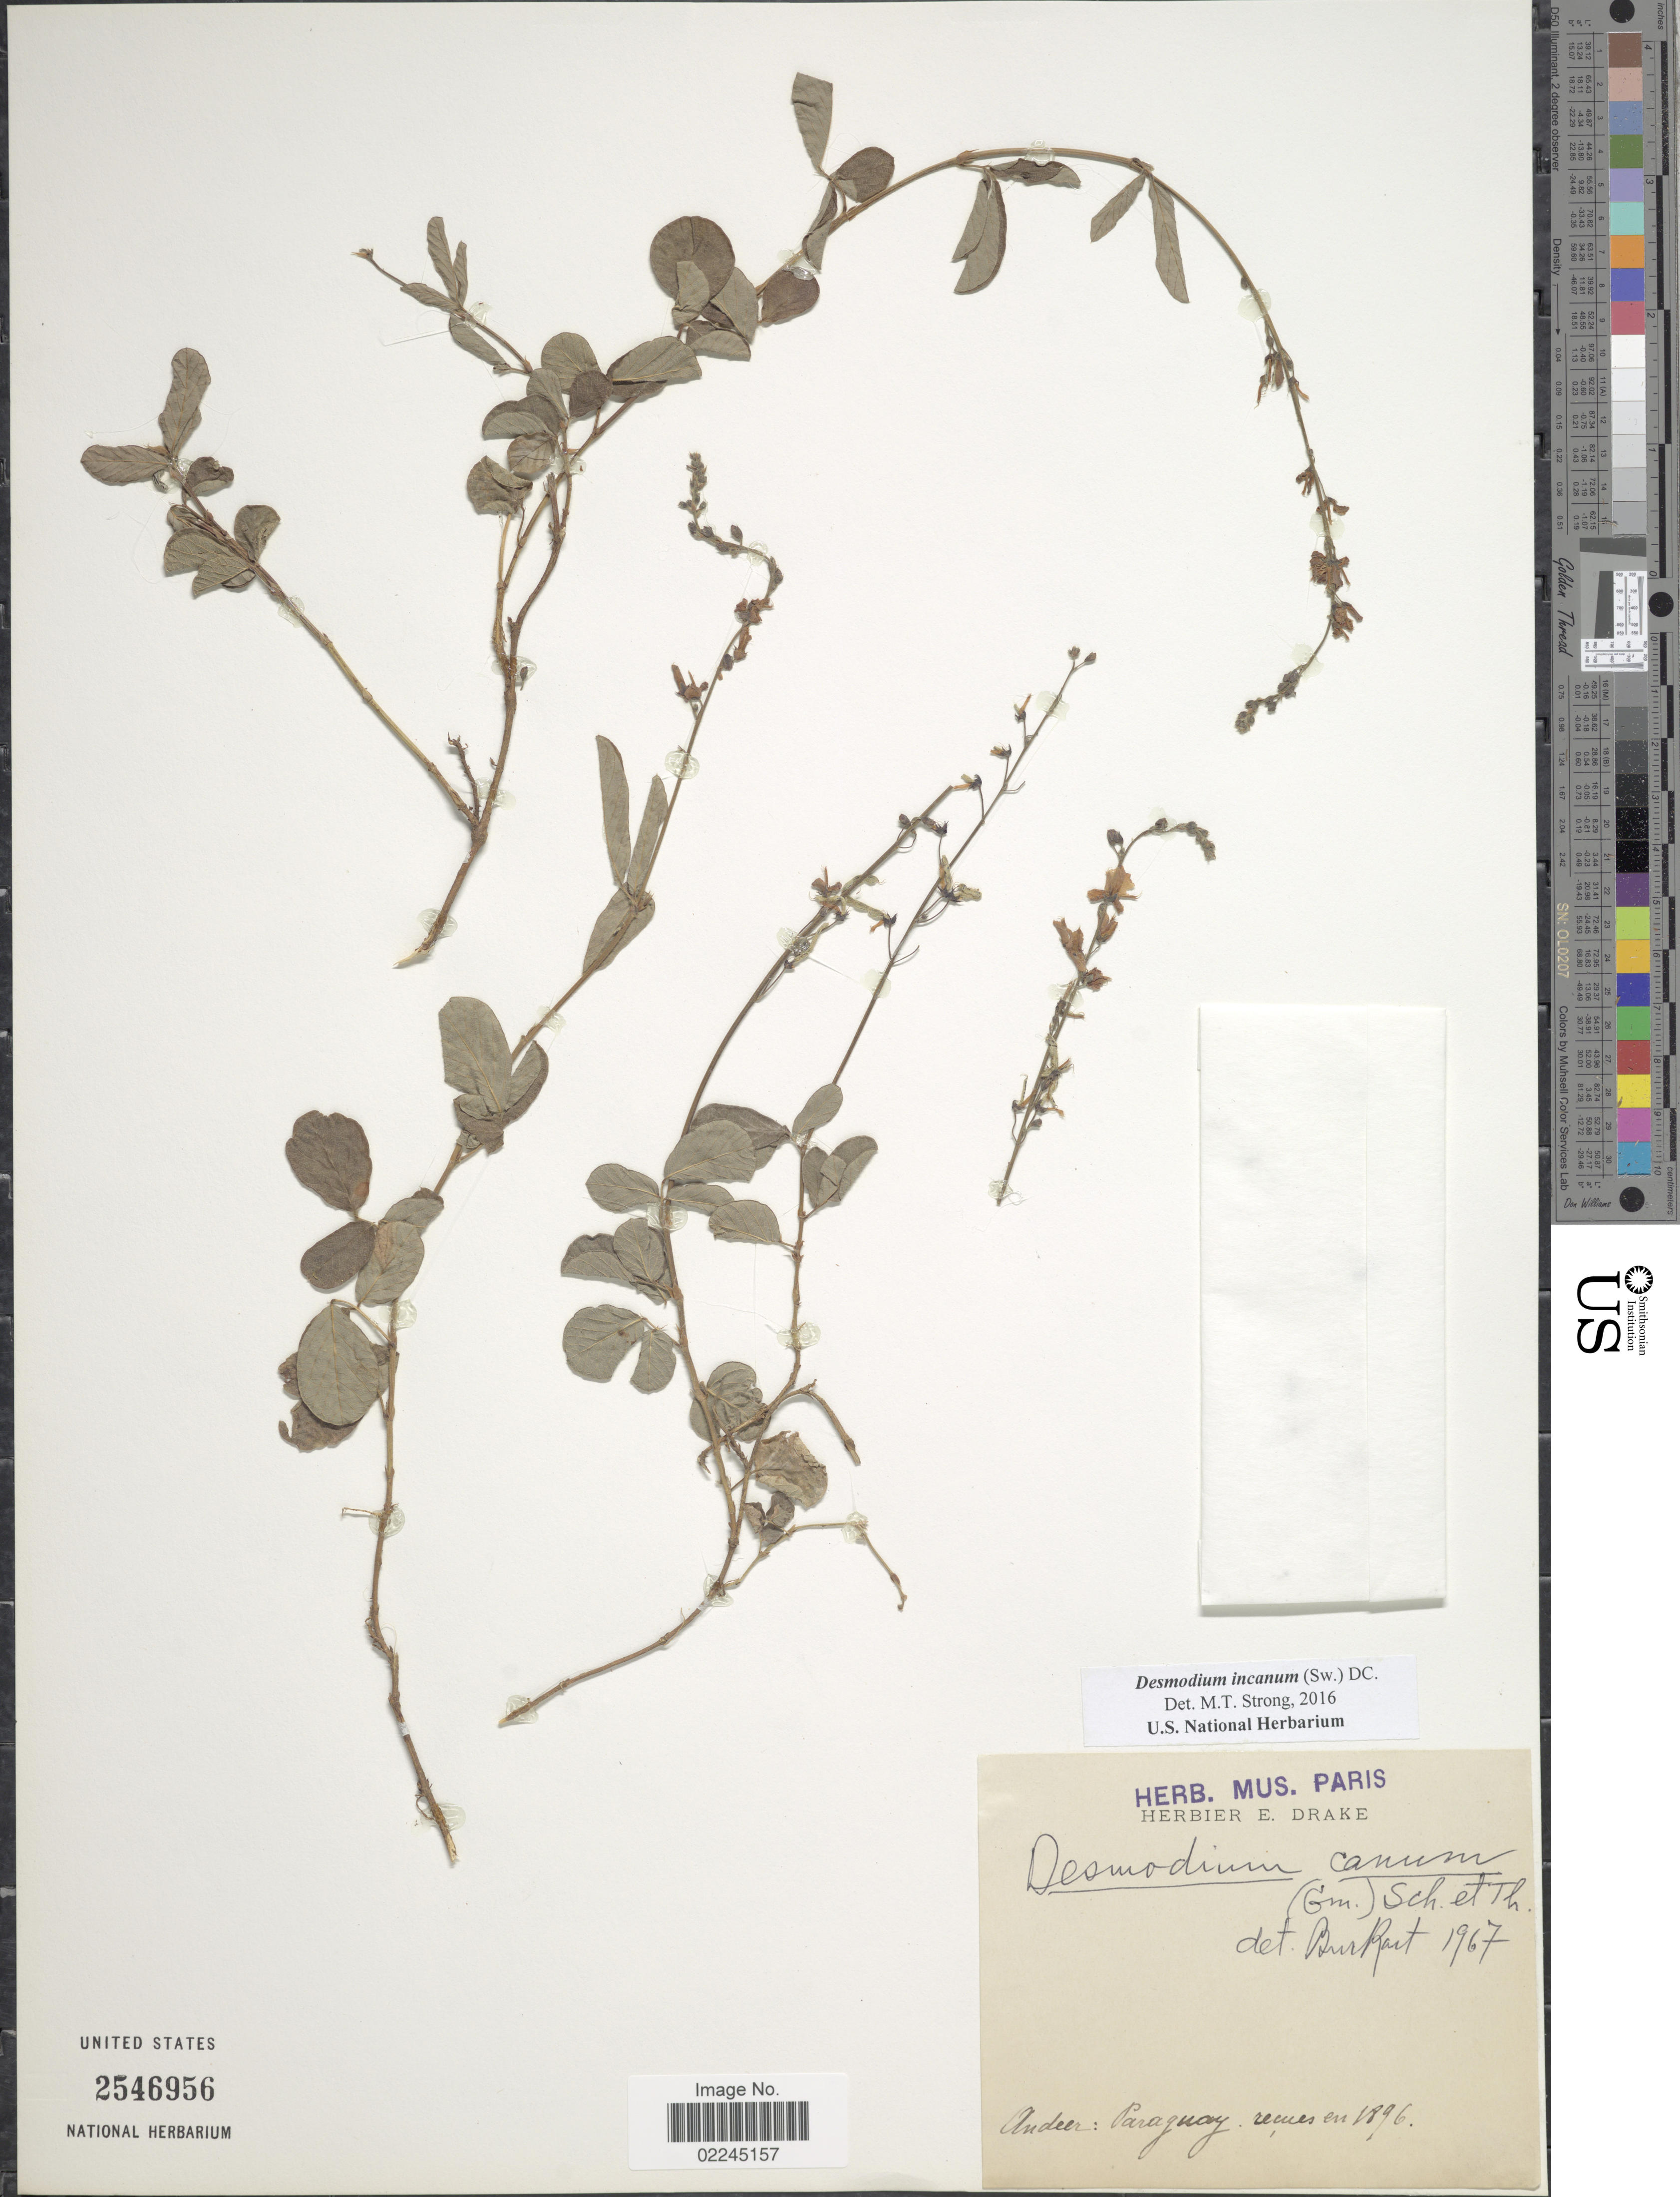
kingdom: Plantae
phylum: Tracheophyta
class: Magnoliopsida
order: Fabales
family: Fabaceae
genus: Desmodium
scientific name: Desmodium incanum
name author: (Sw.) DC.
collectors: ex herb. E. Drake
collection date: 1896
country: Paraguay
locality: Andeer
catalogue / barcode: US 2546956